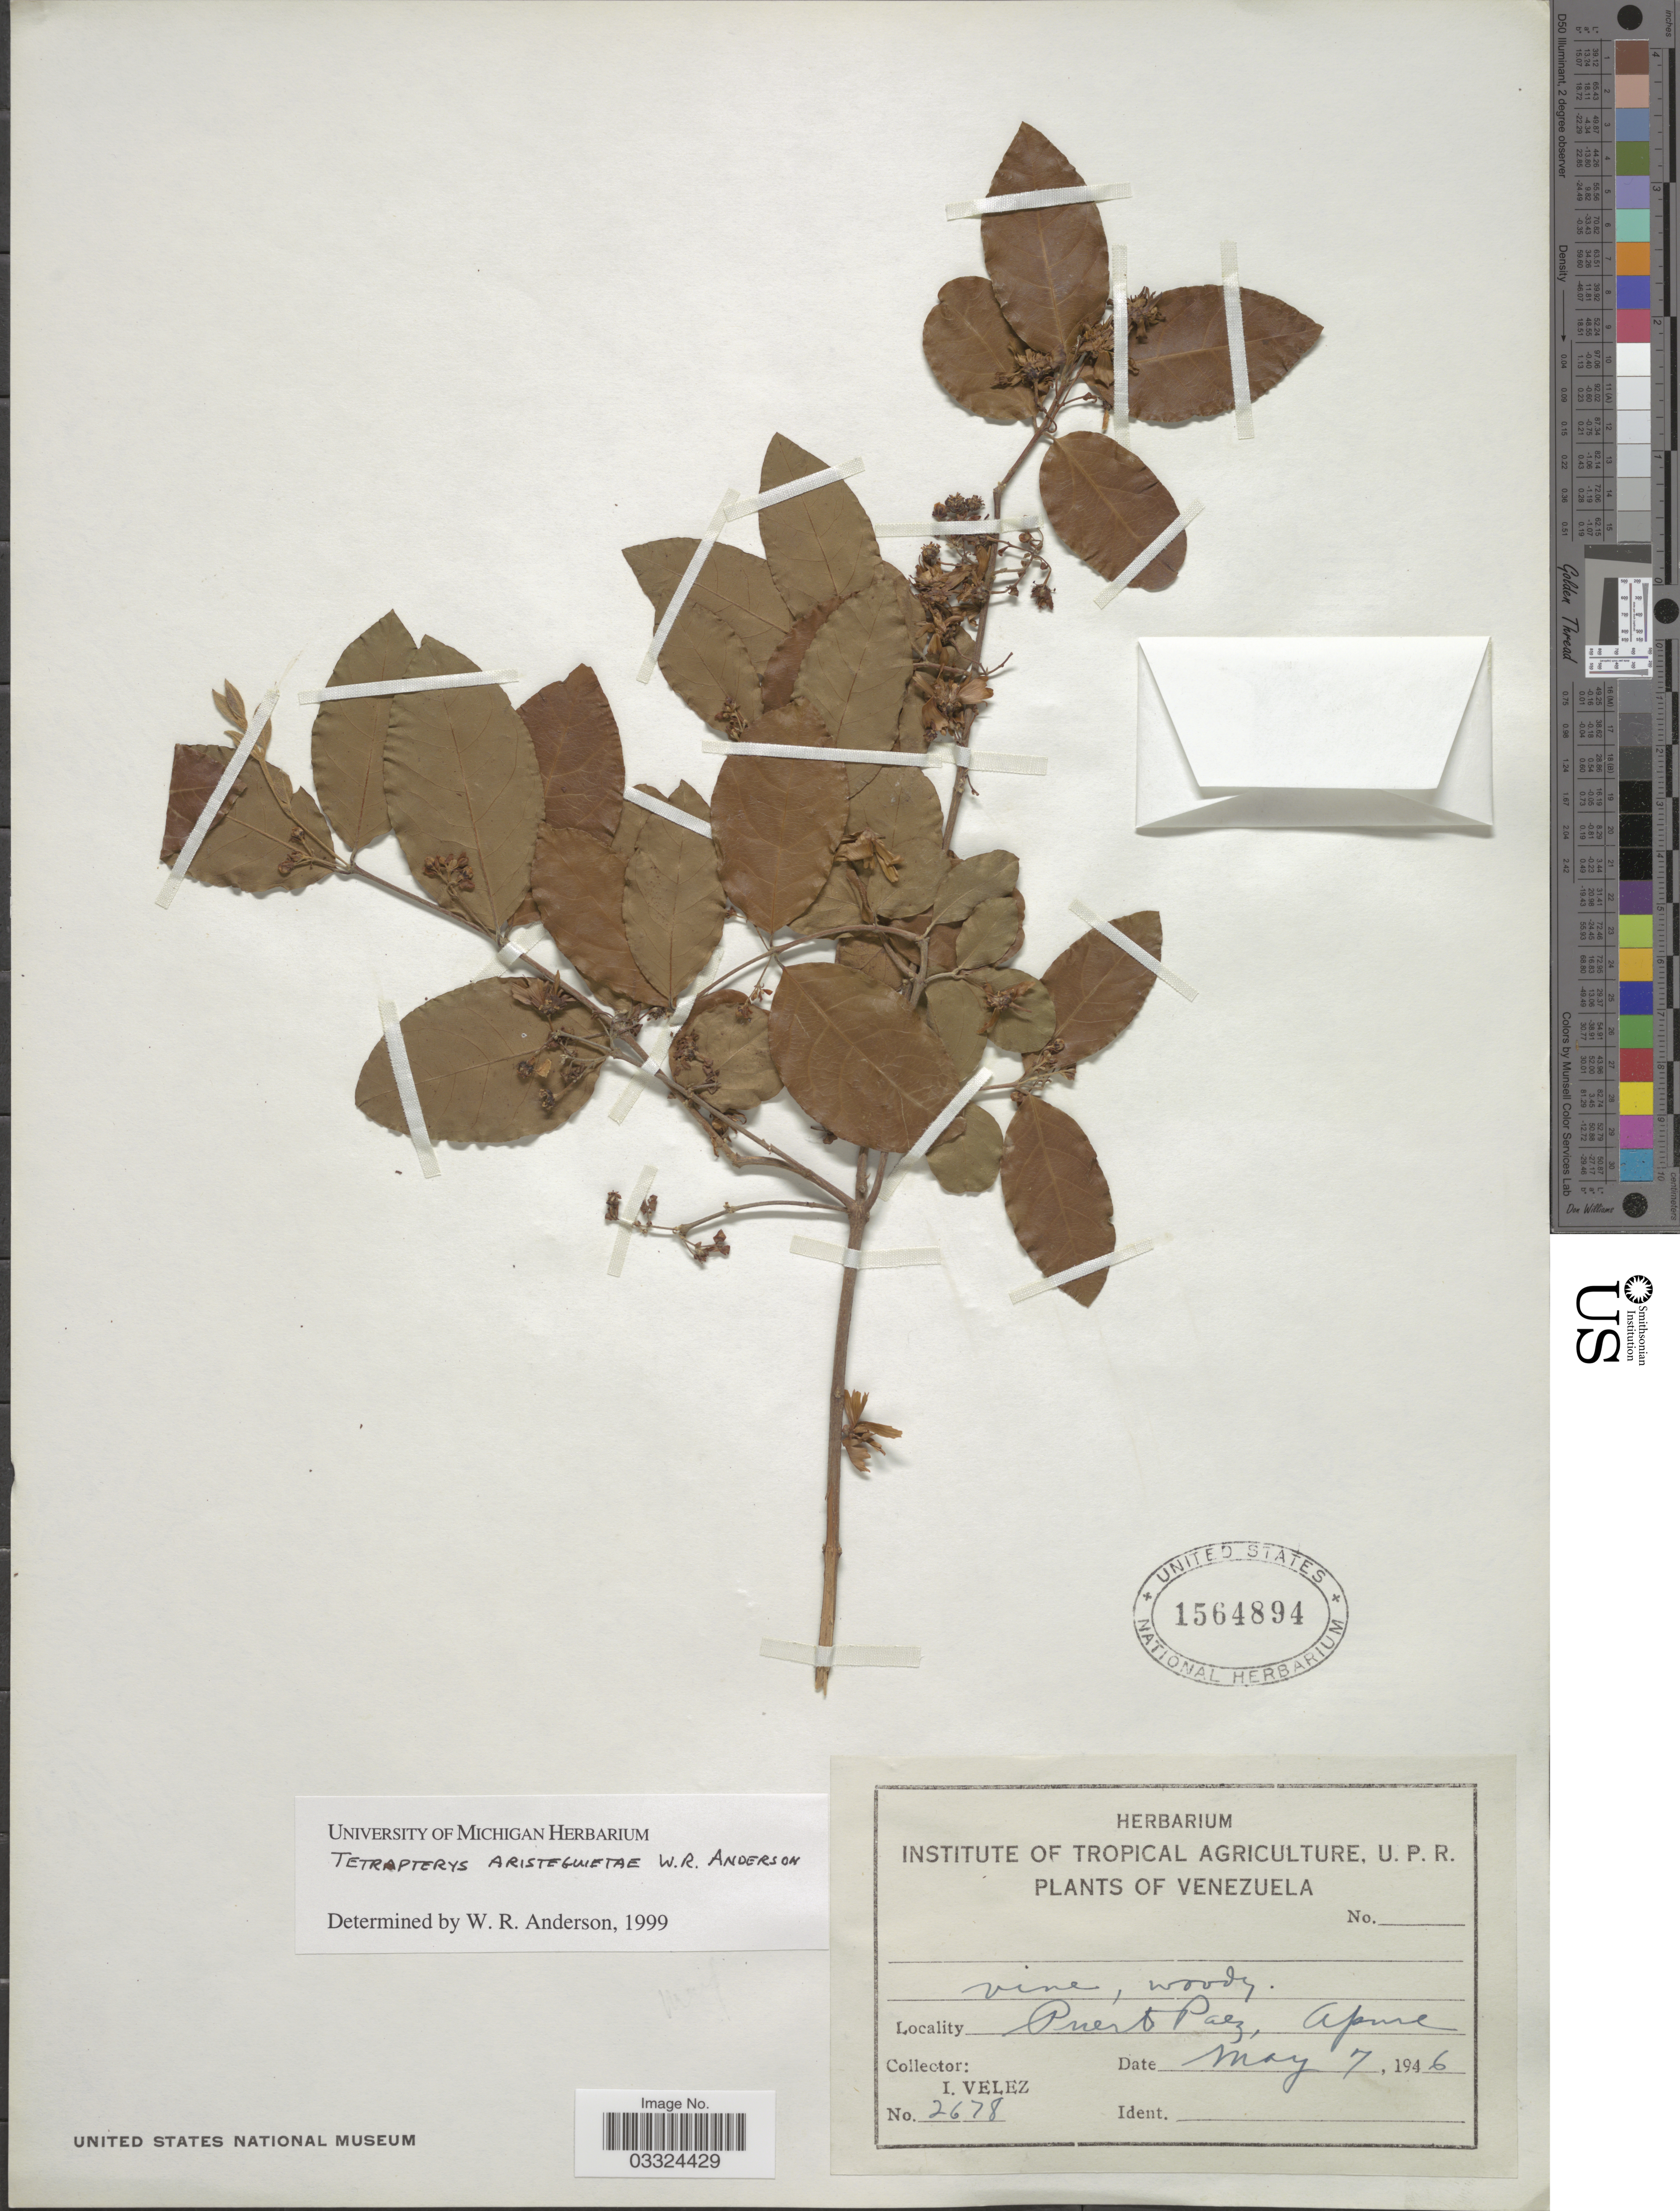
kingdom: Plantae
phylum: Tracheophyta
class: Magnoliopsida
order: Malpighiales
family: Malpighiaceae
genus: Glicophyllum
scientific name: Glicophyllum aristeguietae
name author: (W.R. Anderson) R.F. Almeida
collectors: I. Velez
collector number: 2678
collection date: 1946-05-07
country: Venezuela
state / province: Apure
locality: Puerto Paez.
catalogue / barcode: US 1564894